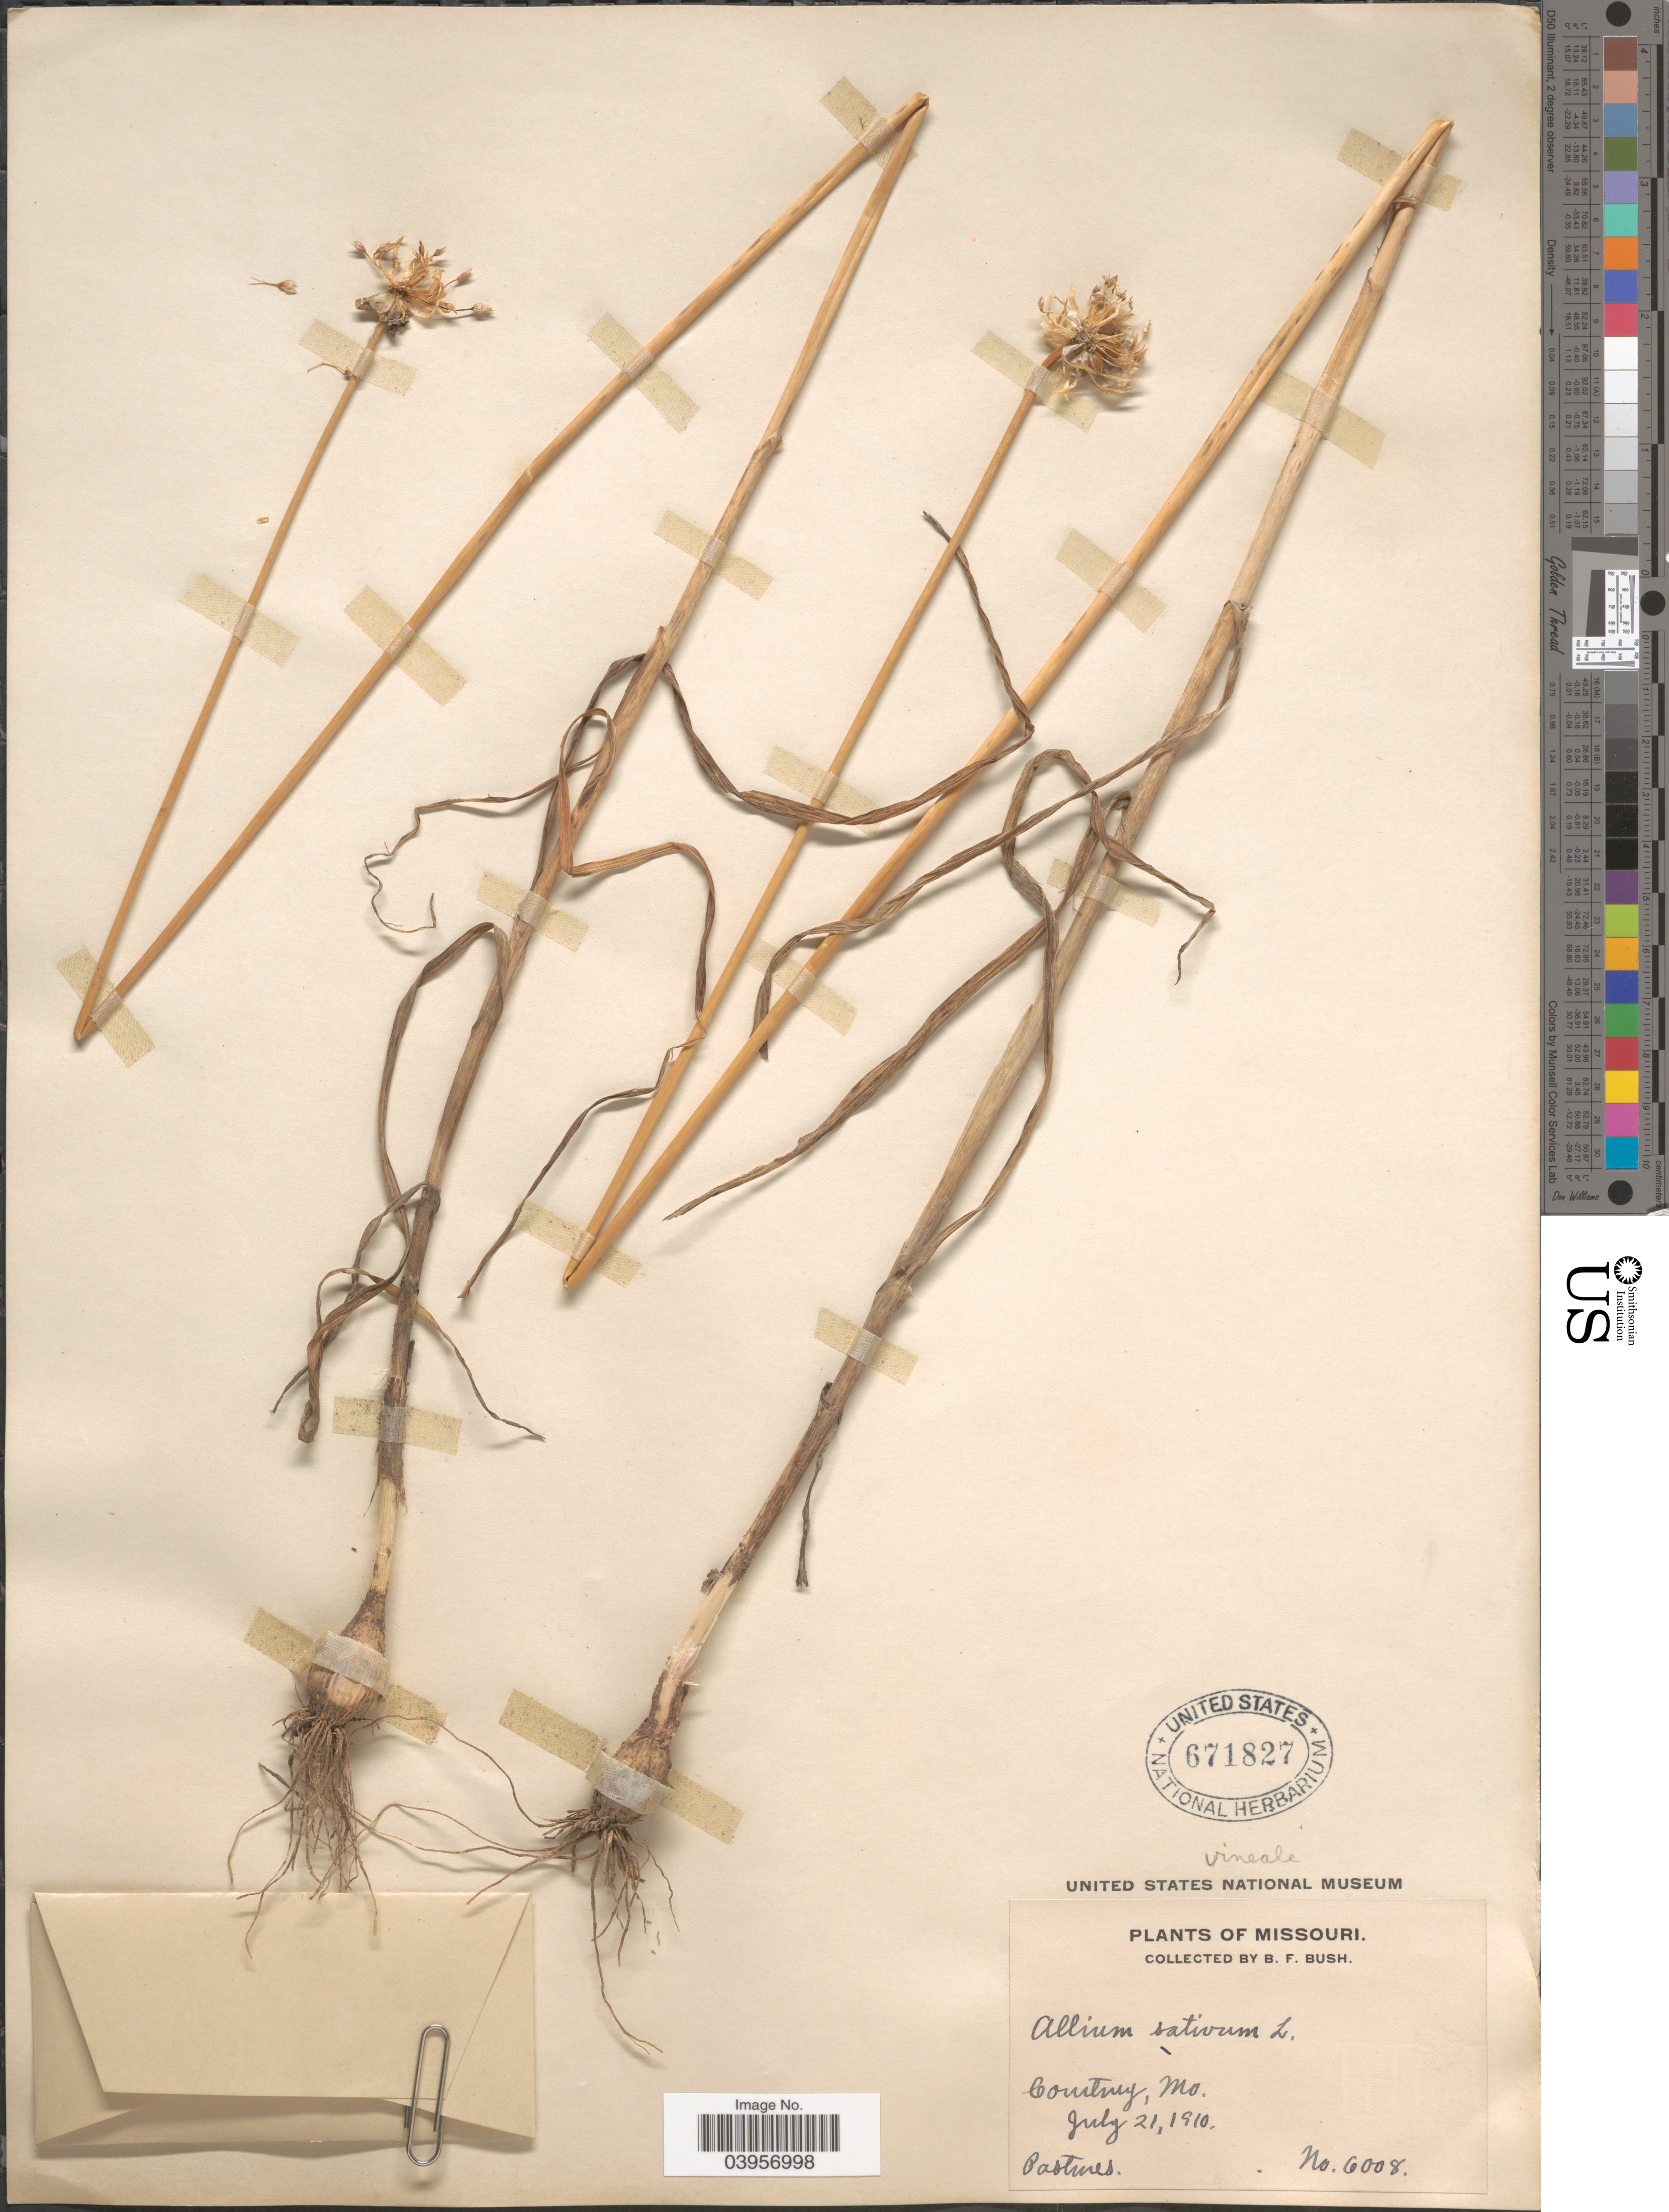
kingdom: Plantae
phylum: Tracheophyta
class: Liliopsida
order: Asparagales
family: Amaryllidaceae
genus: Allium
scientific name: Allium vineale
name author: L.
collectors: B. F. Bush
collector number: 6008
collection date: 1910-07-21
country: United States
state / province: Missouri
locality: Courtney.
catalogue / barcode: US 671827